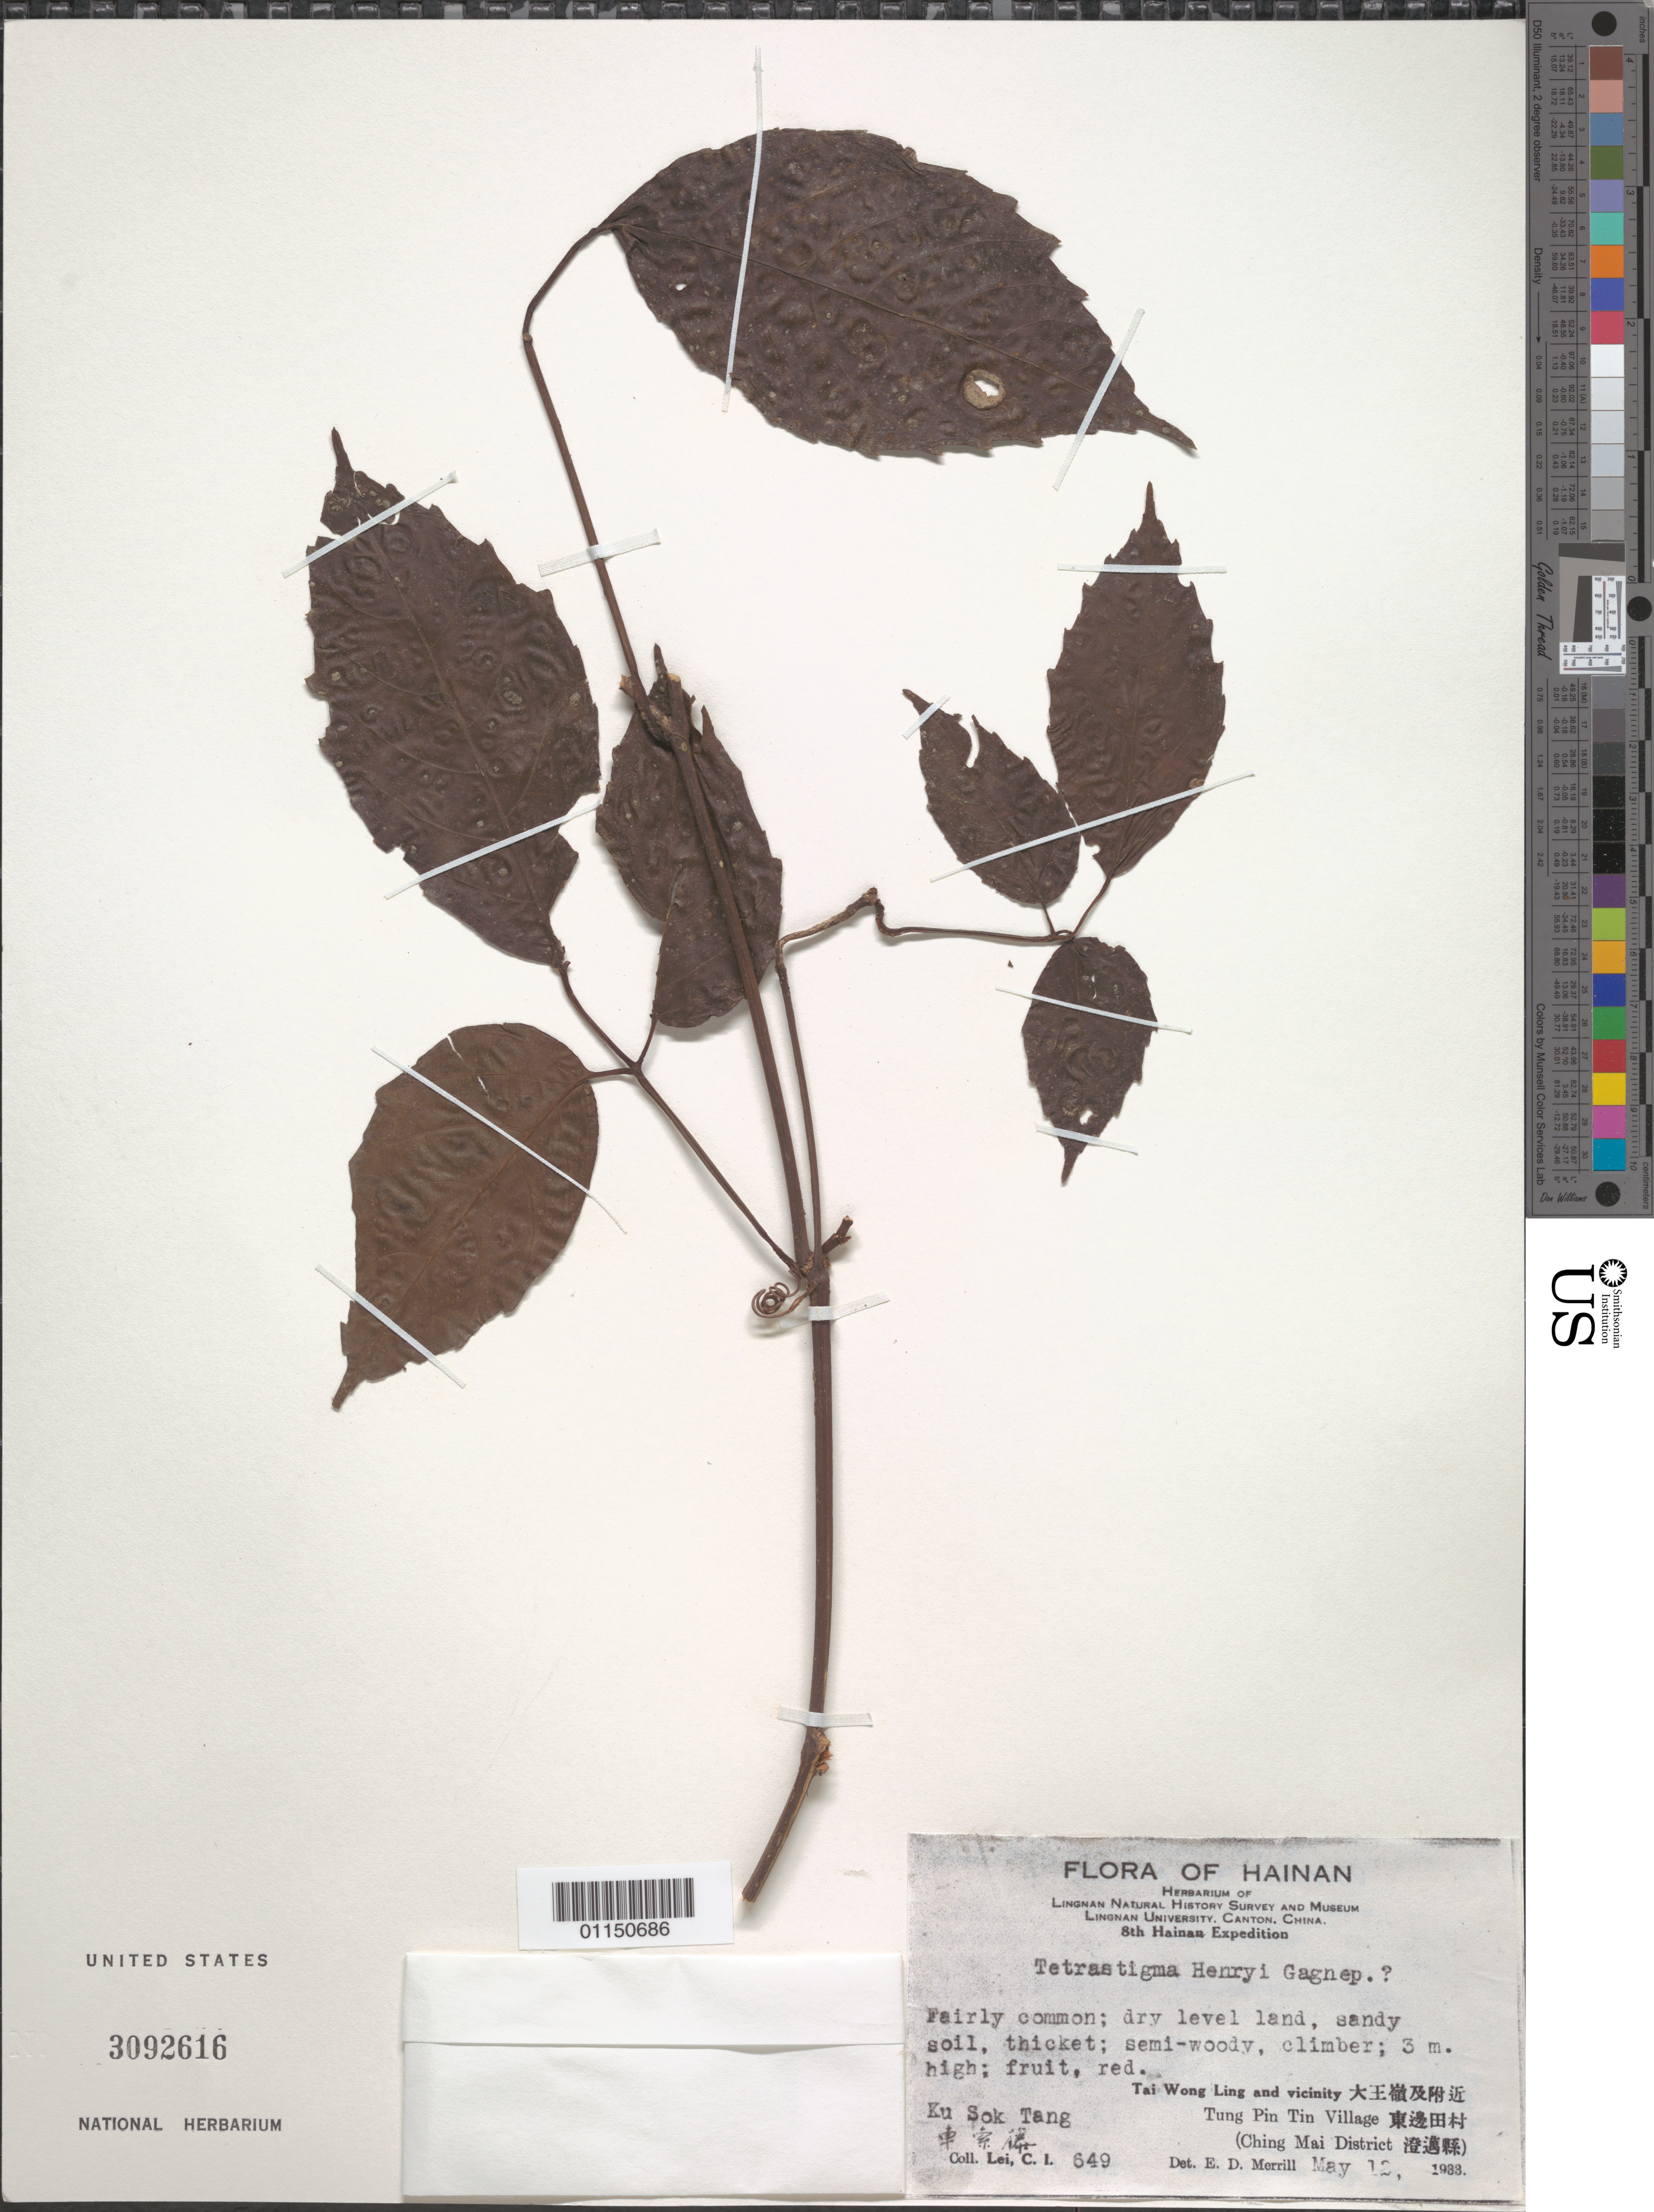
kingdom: Plantae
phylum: Tracheophyta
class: Magnoliopsida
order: Vitales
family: Vitaceae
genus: Tetrastigma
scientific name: Tetrastigma henryi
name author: Gagnep.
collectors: C. I. Lei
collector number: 649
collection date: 1933-05-12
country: China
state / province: Hainan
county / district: Ching Mai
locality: Tai Wong Ling and vicinity. Tung Pin Tin Village.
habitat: Fairly common; dry level land, sandy soil, thicket; semi-woody, climber.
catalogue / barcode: US 3092616